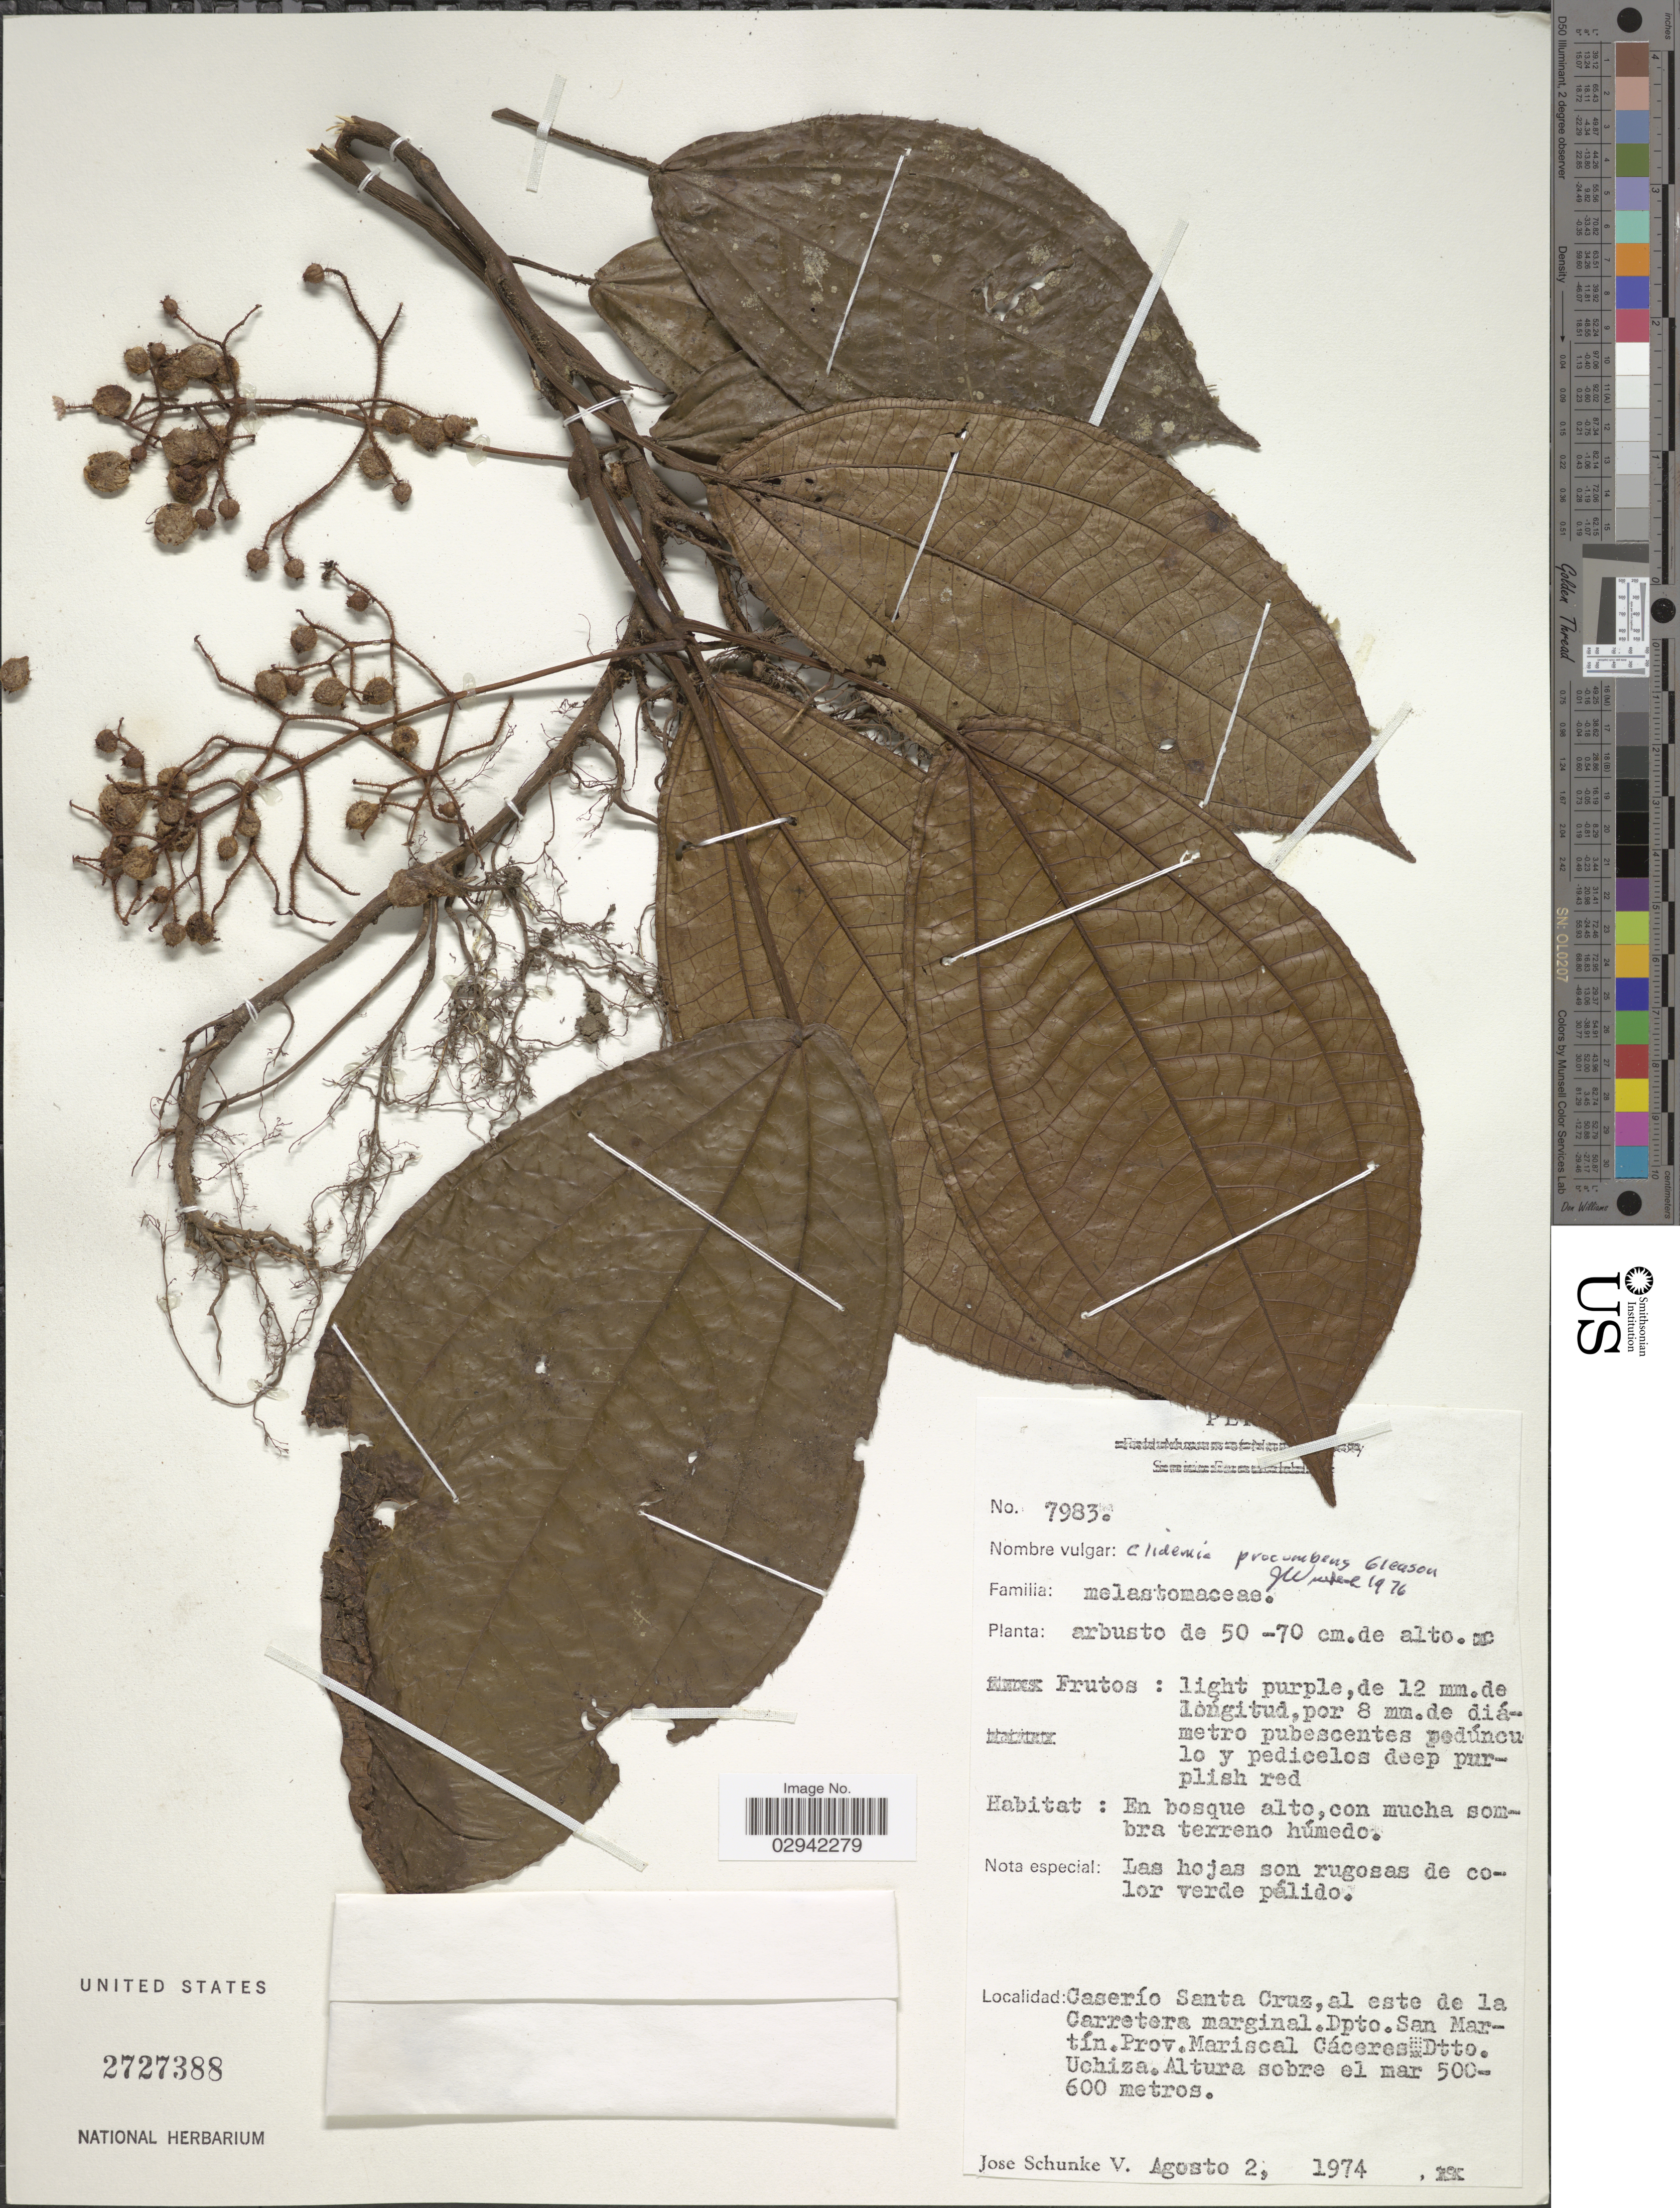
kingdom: Plantae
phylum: Tracheophyta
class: Magnoliopsida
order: Myrtales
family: Melastomataceae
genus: Miconia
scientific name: Miconia procumbens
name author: (Gleason) Wurdack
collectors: J. Schunke Vigo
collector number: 7983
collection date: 1974-08-02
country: Peru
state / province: San Martín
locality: Caserío Santa Cruz, al este del la Carretera marginal. Dpto. San Martín. Prov. Mariscal Cáceras Dtto. Uchiza.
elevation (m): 500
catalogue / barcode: US 2727388